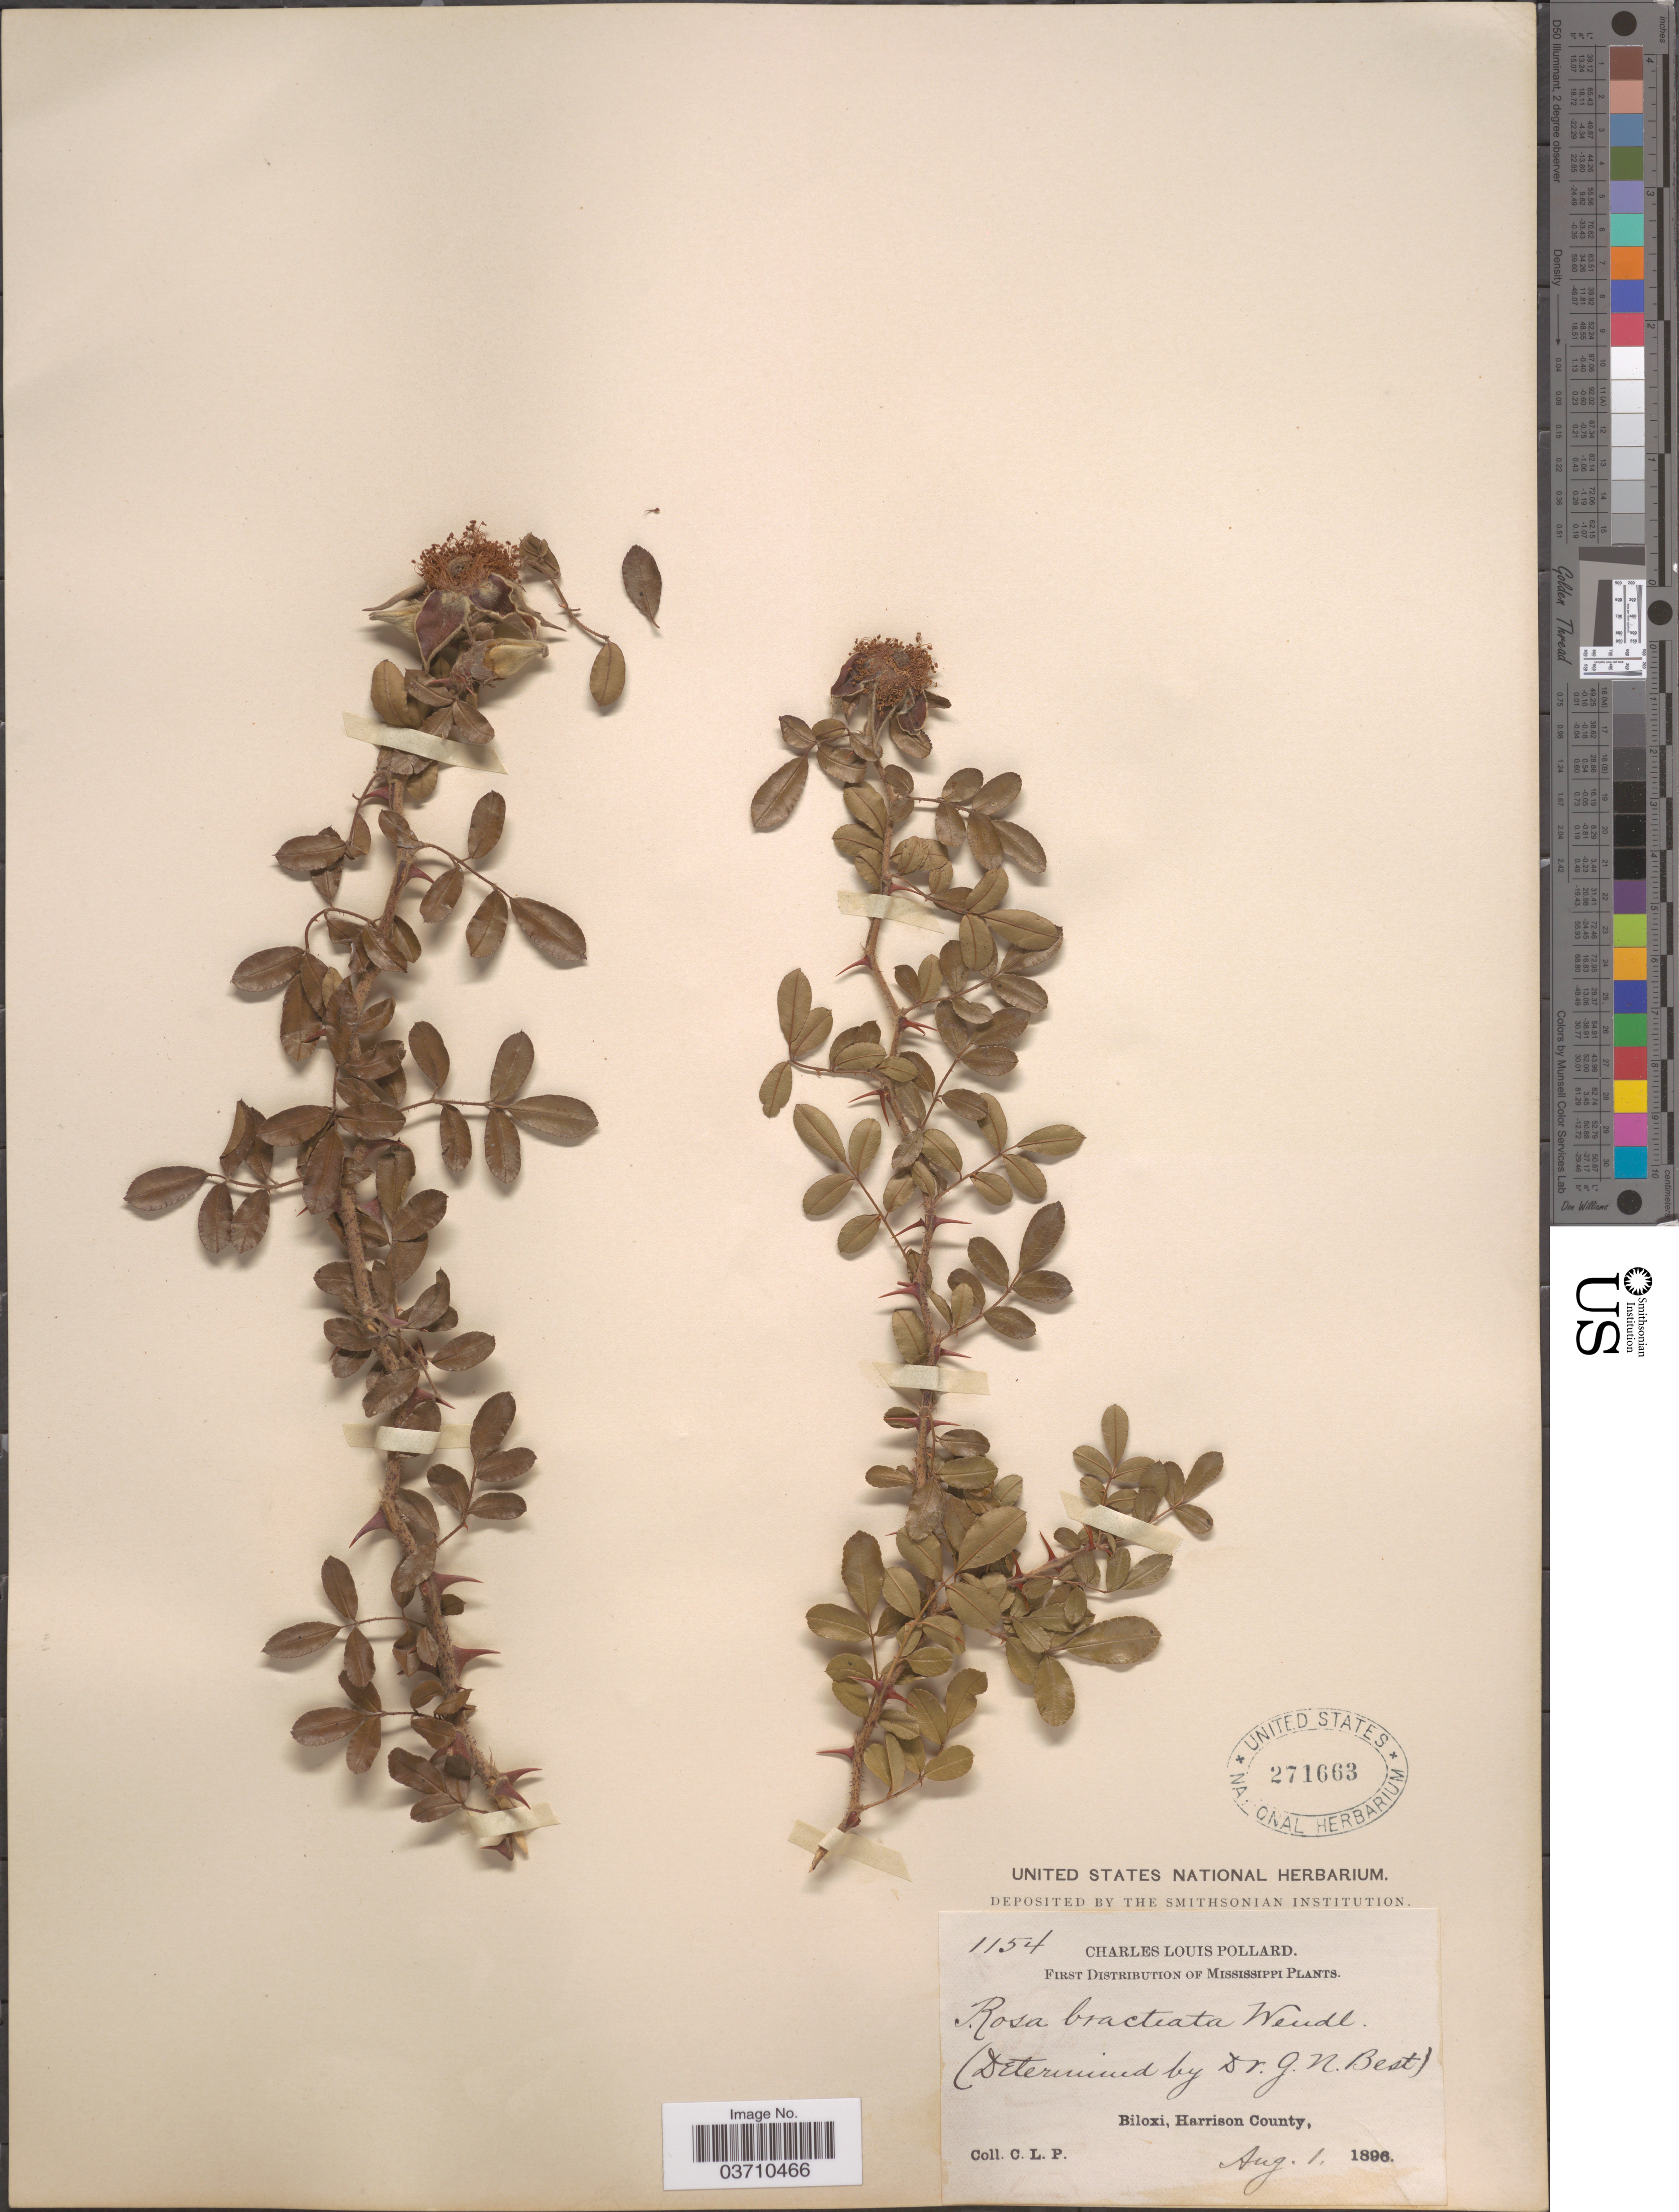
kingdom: Plantae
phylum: Tracheophyta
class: Magnoliopsida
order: Rosales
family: Rosaceae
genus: Rosa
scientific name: Rosa bracteata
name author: J.C. Wendl.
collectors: C. L. Pollard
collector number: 1154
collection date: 1896-08-01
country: United States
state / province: Mississippi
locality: Biloxi, Harrison County.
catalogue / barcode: US 271663